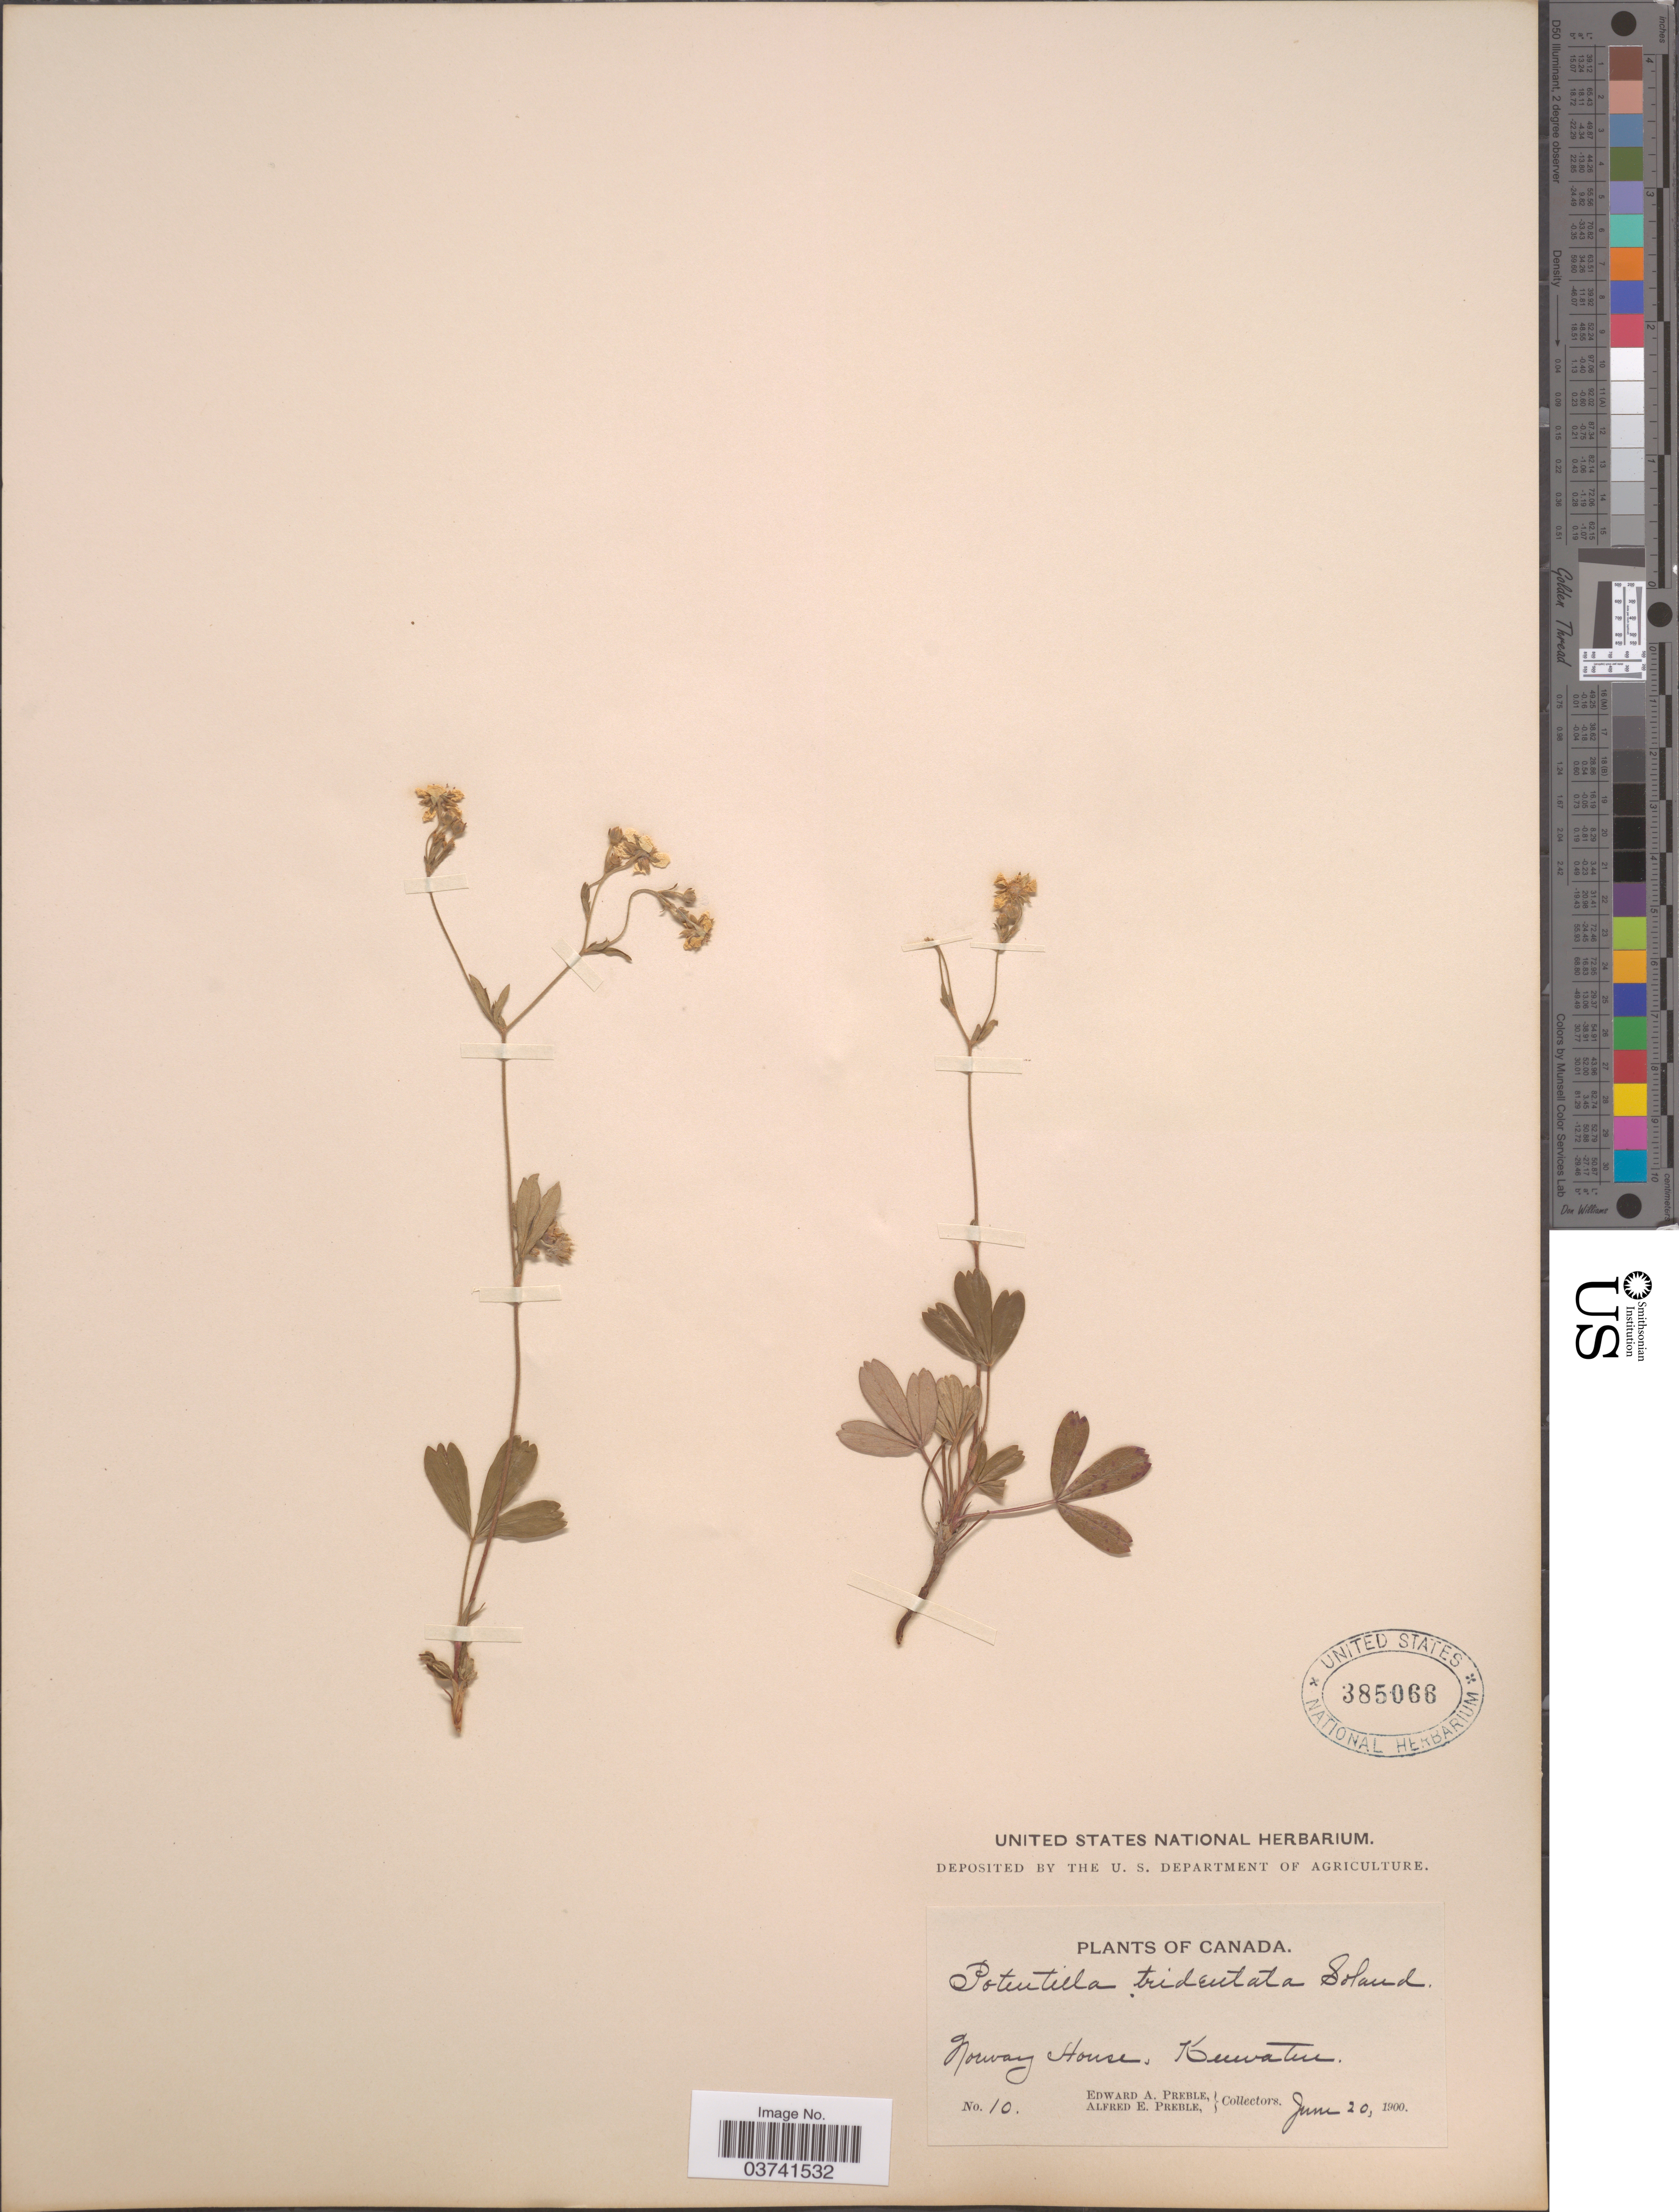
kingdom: Plantae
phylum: Tracheophyta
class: Magnoliopsida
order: Rosales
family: Rosaceae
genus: Potentilla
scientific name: Potentilla tridentata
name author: Aiton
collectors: E. Preble & A. Preble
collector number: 10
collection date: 1900-06-20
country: Canada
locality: Norway House, Keewatin.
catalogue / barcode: US 385066